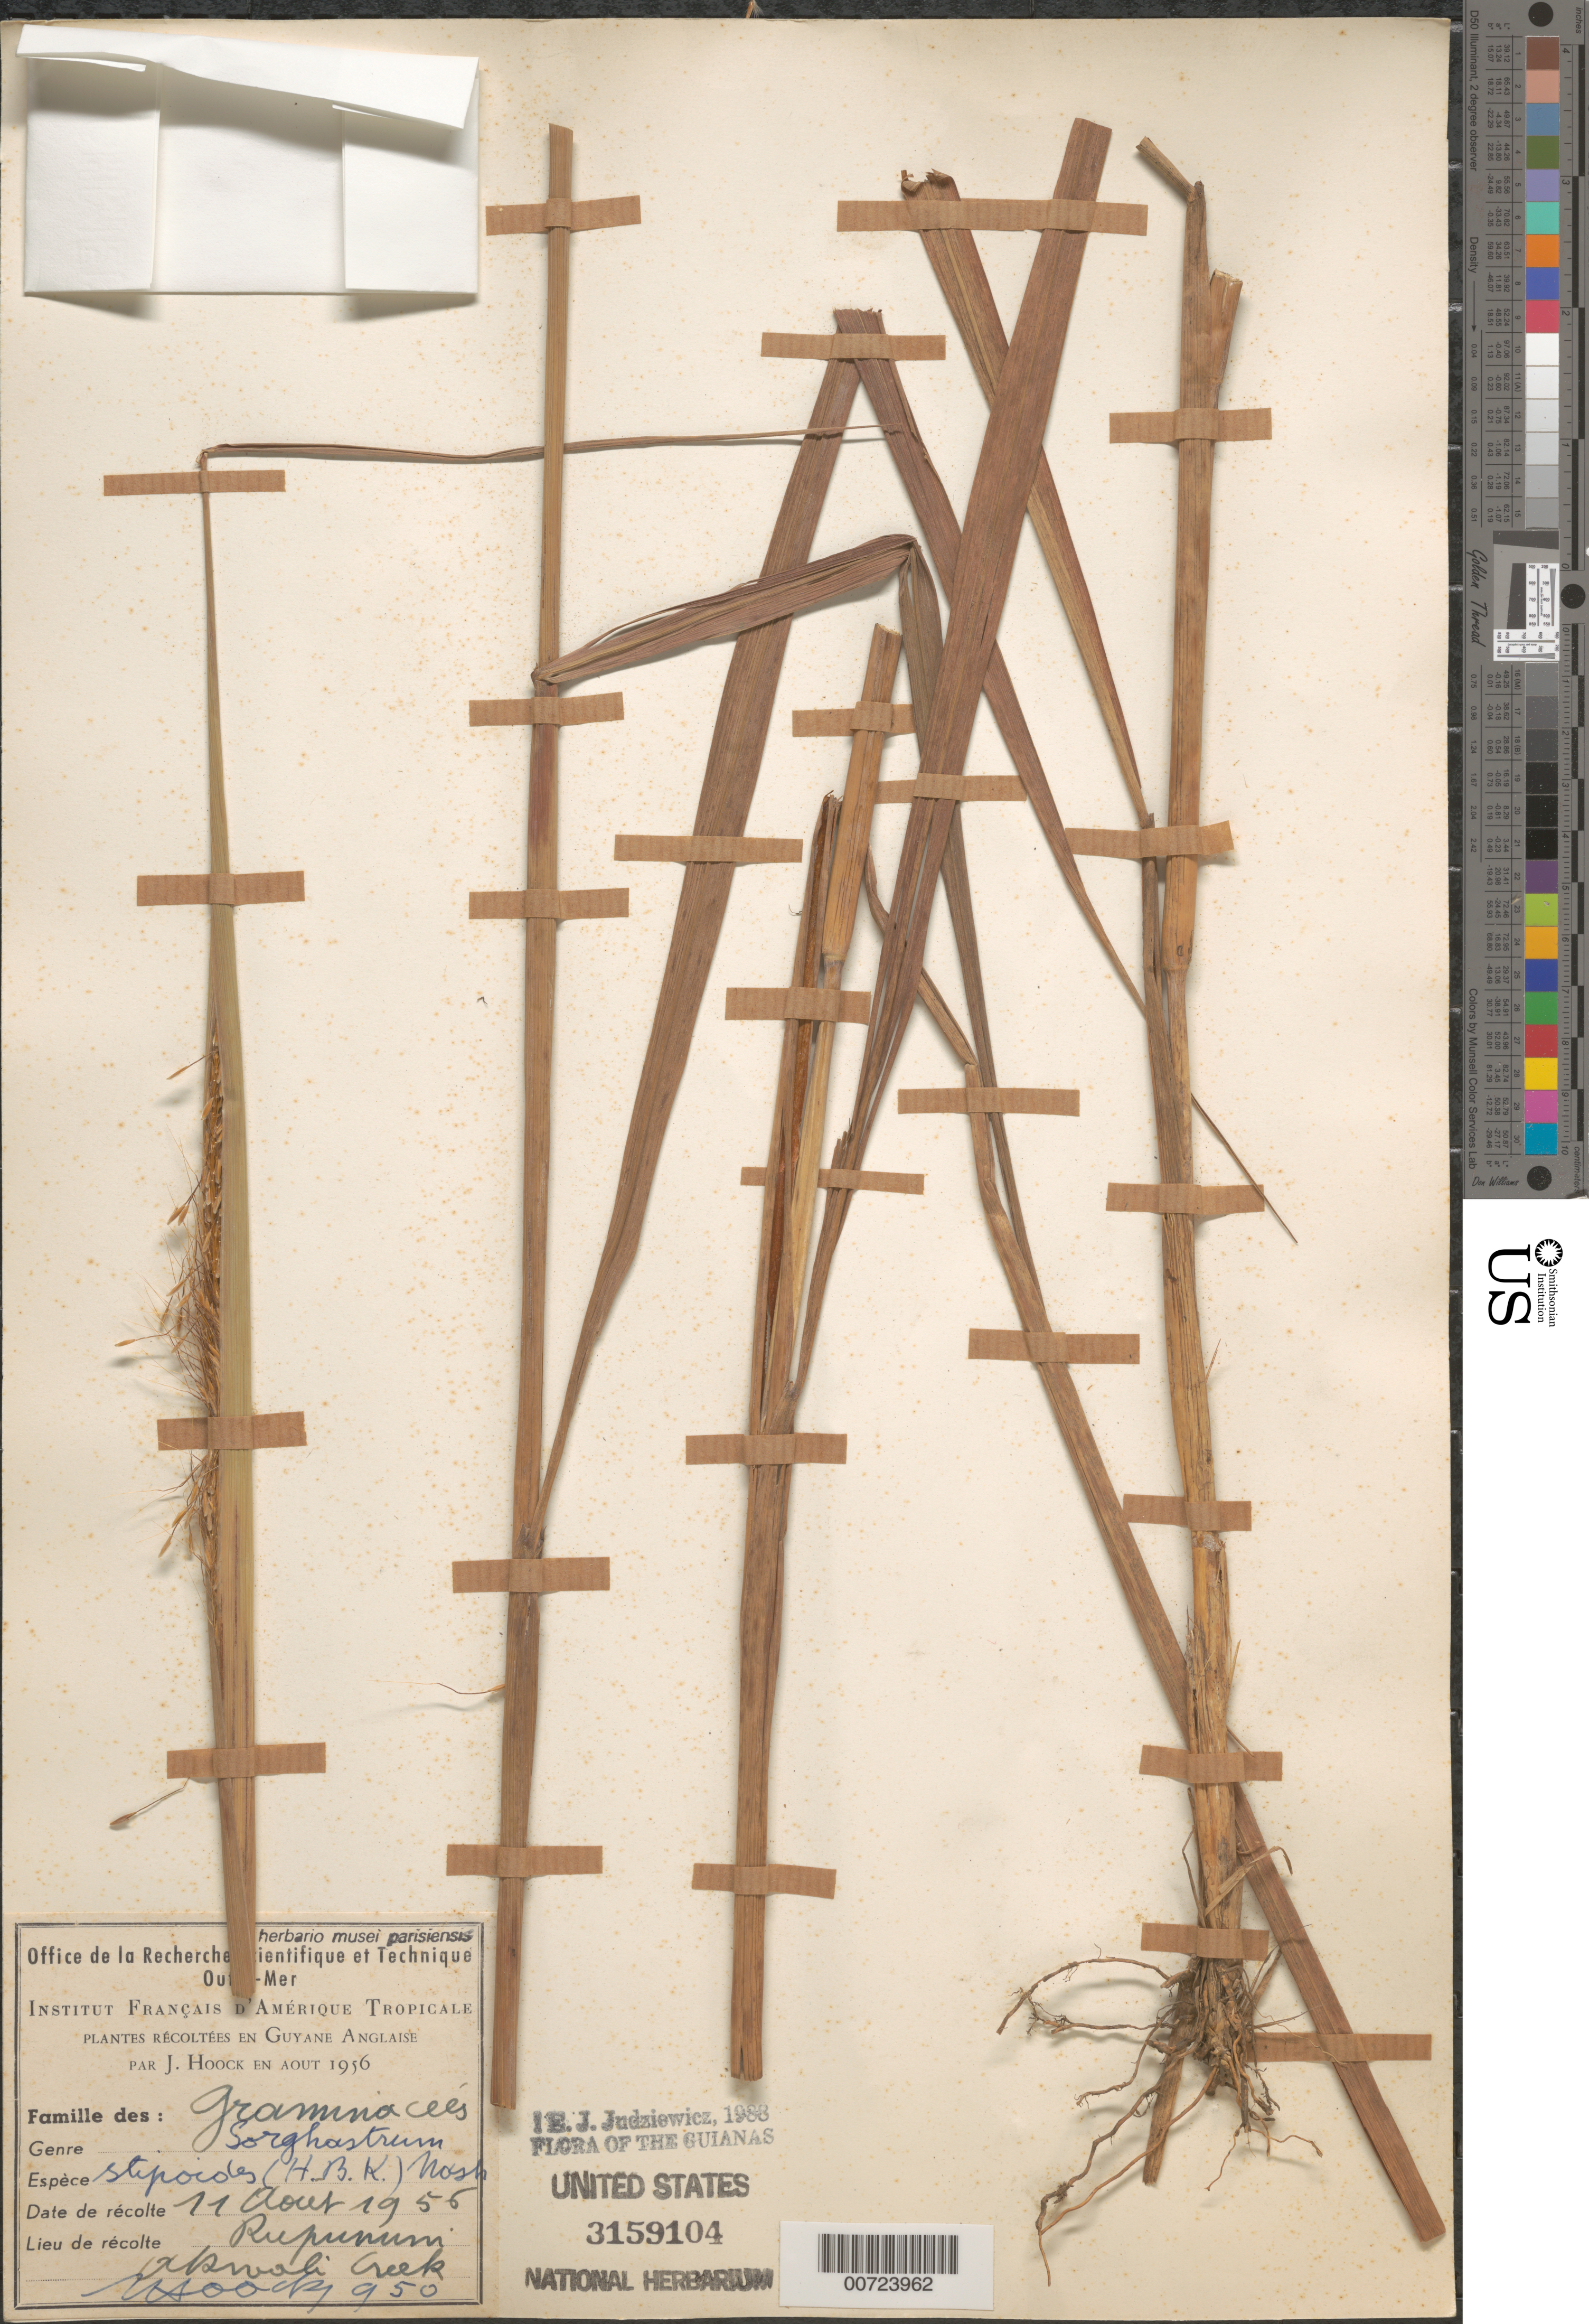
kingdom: Plantae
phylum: Tracheophyta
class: Liliopsida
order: Poales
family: Poaceae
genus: Sorghastrum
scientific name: Sorghastrum stipoides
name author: (Kunth) Nash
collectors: J. Hoock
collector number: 950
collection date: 1956-08-11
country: Guyana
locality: Guyane Anglaise. Rupununi Akwali [interpreted] Creek. Guianas.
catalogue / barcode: US 3159104